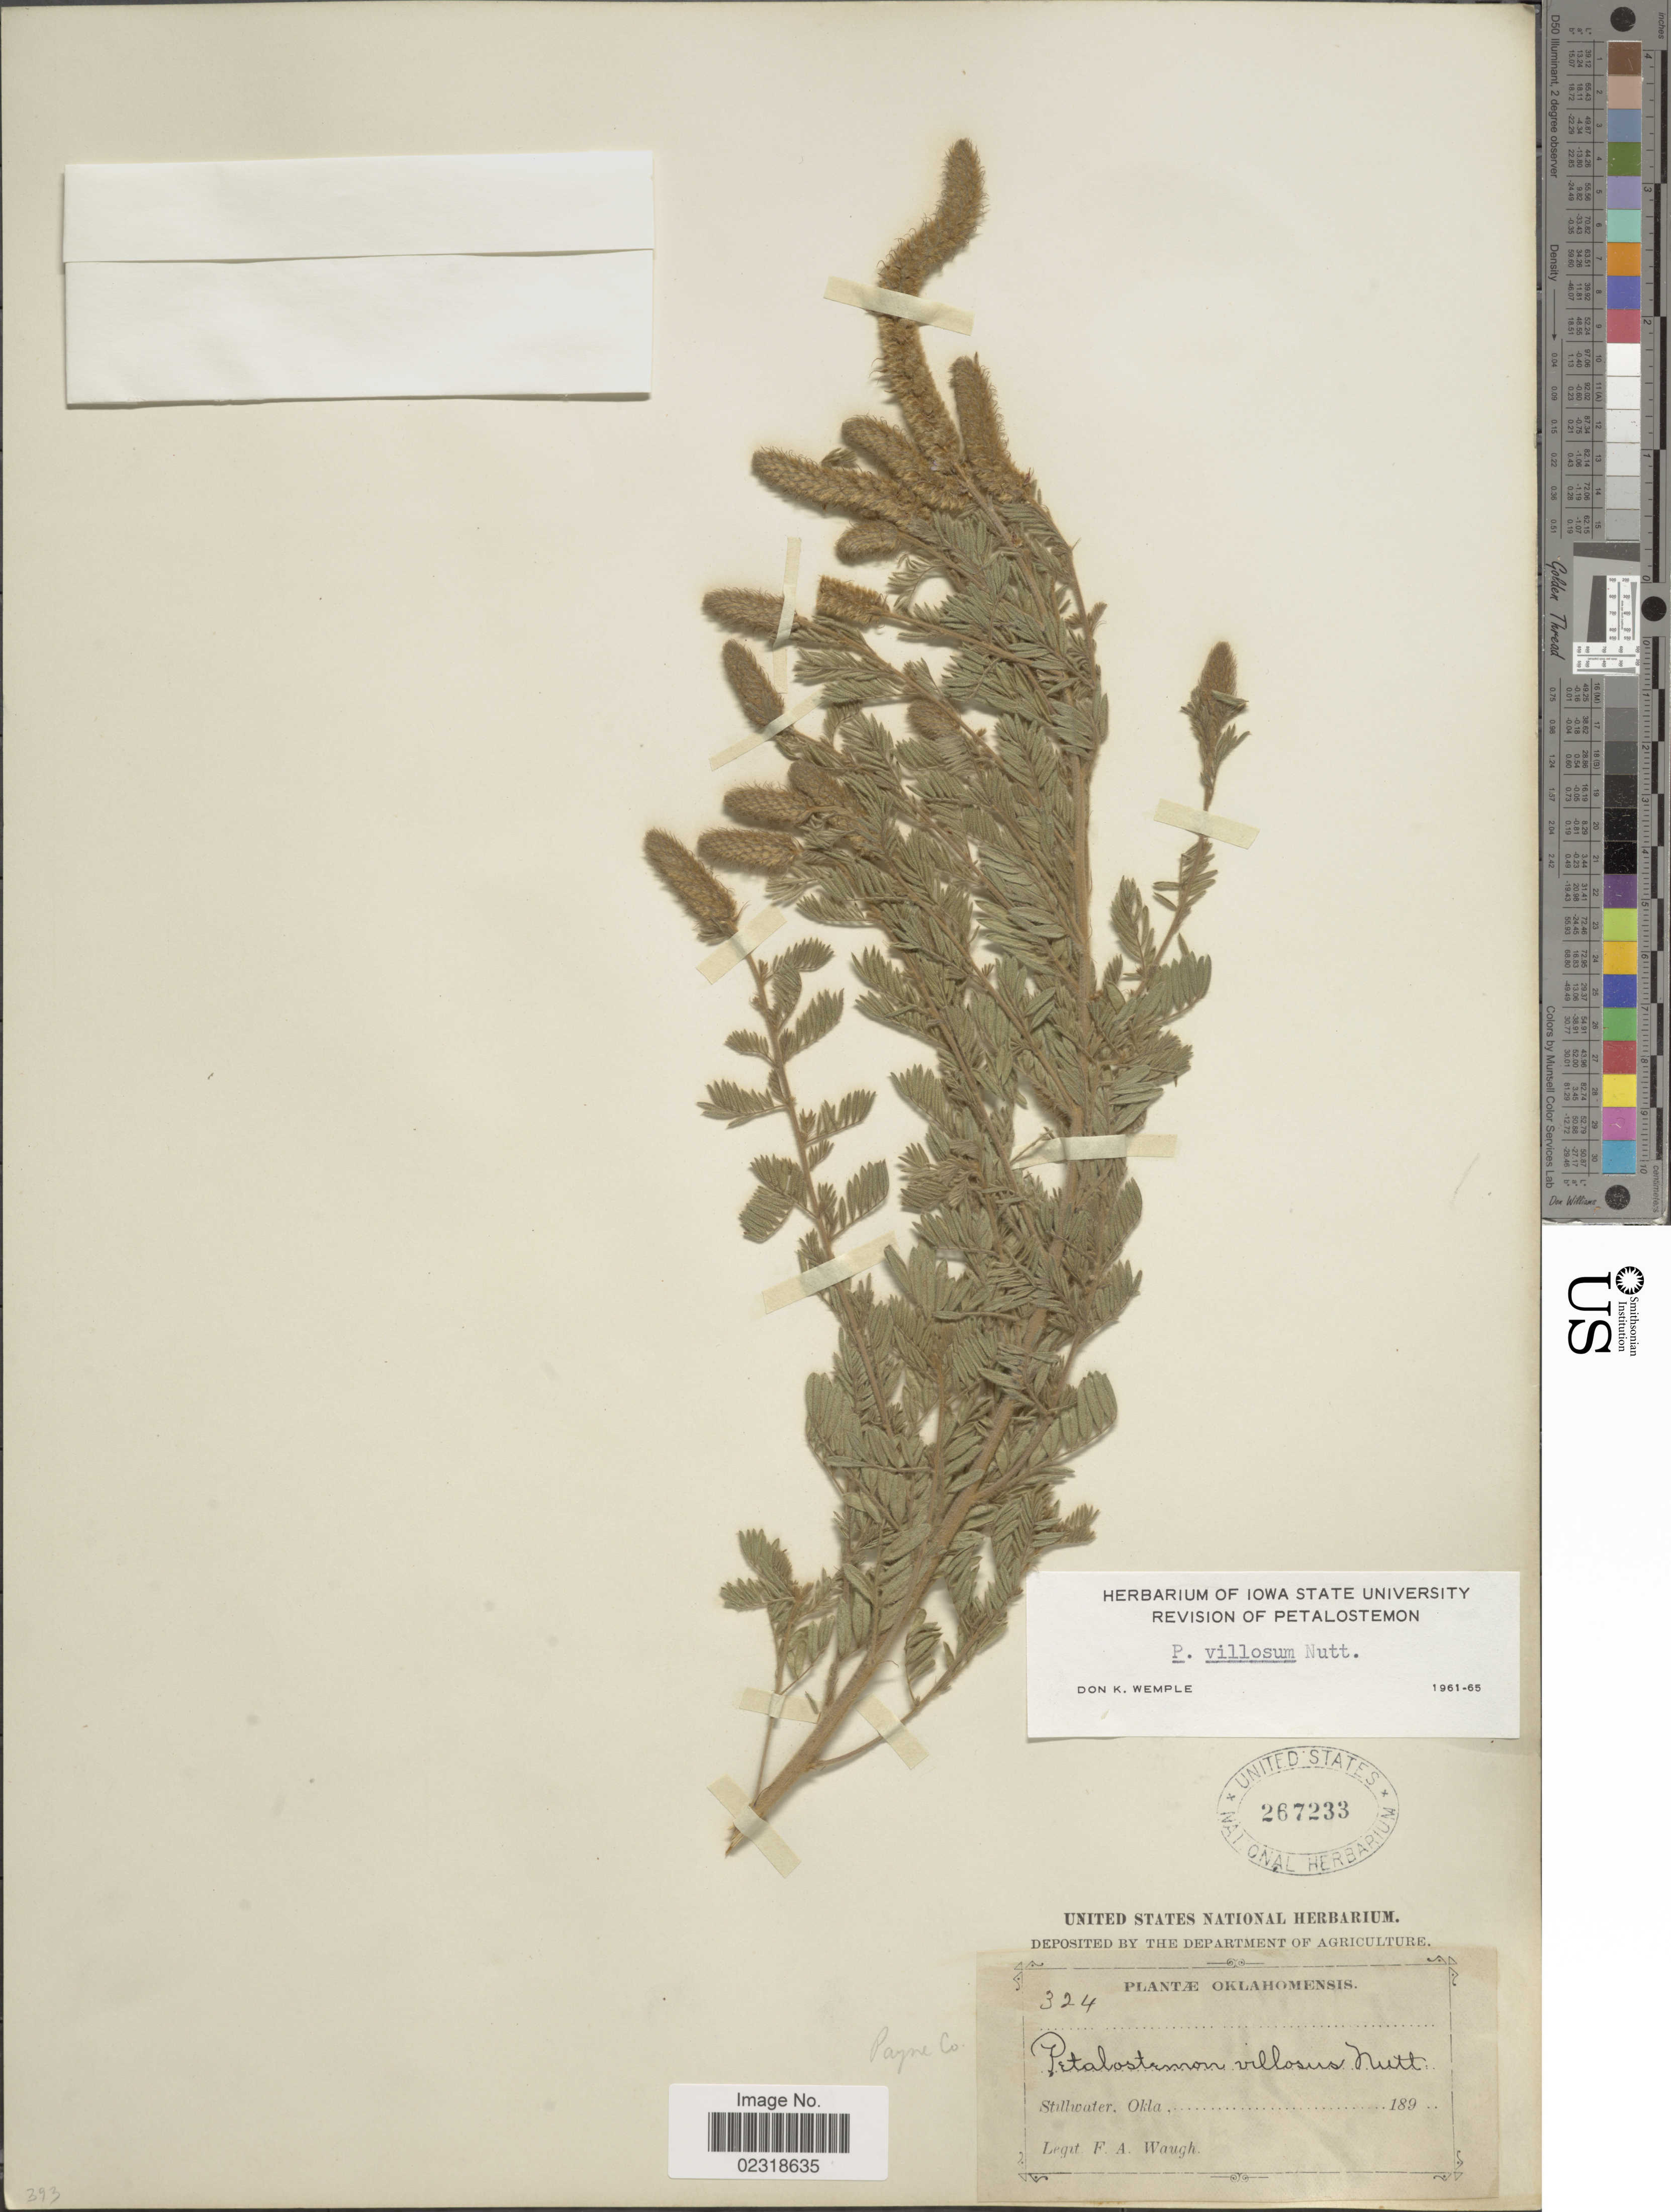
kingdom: Plantae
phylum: Tracheophyta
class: Magnoliopsida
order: Fabales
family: Fabaceae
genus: Dalea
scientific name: Dalea villosa var. villosa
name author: (Nutt.) Spreng.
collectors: F. Waugh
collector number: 324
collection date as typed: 189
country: United States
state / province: Oklahoma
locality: Stillwater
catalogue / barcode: US 267233